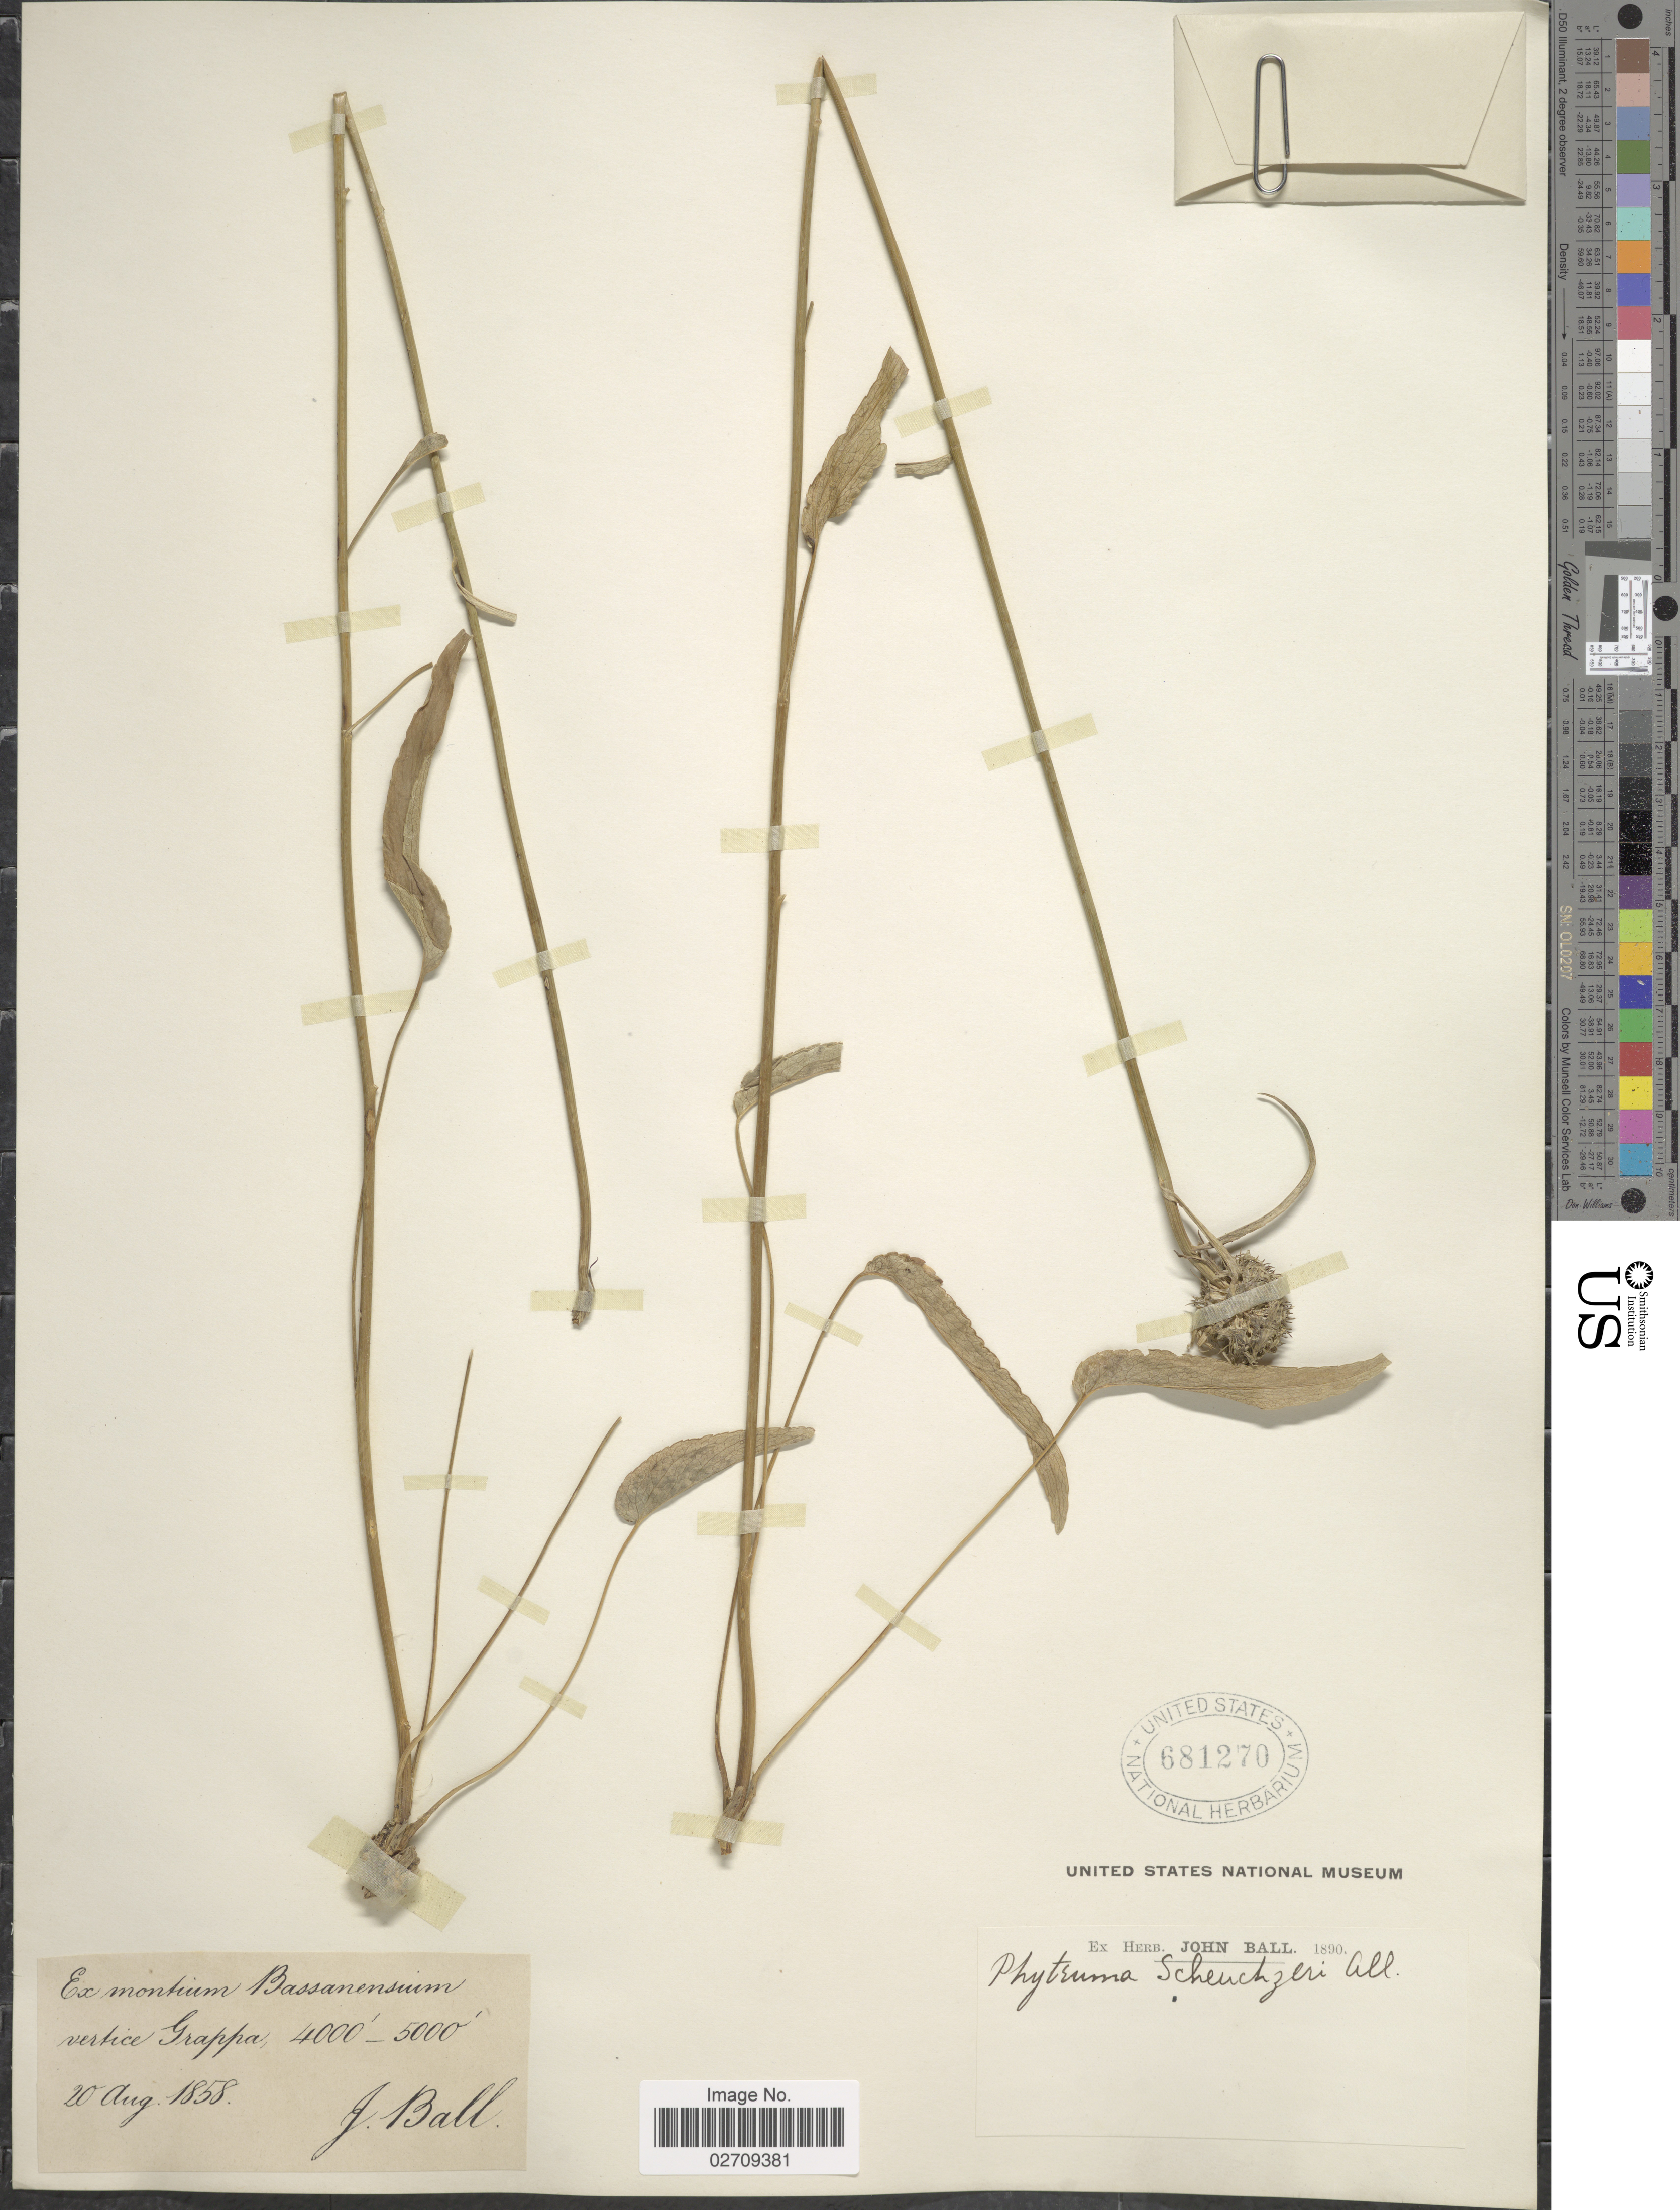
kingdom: Plantae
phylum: Tracheophyta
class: Magnoliopsida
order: Asterales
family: Campanulaceae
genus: Phyteuma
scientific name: Phyteuma scheuchzeri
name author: All.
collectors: J. Ball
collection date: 1858-08-20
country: Italy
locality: Ex montium Bassanensuim vertice Grappa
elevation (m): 1219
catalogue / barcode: US 681270